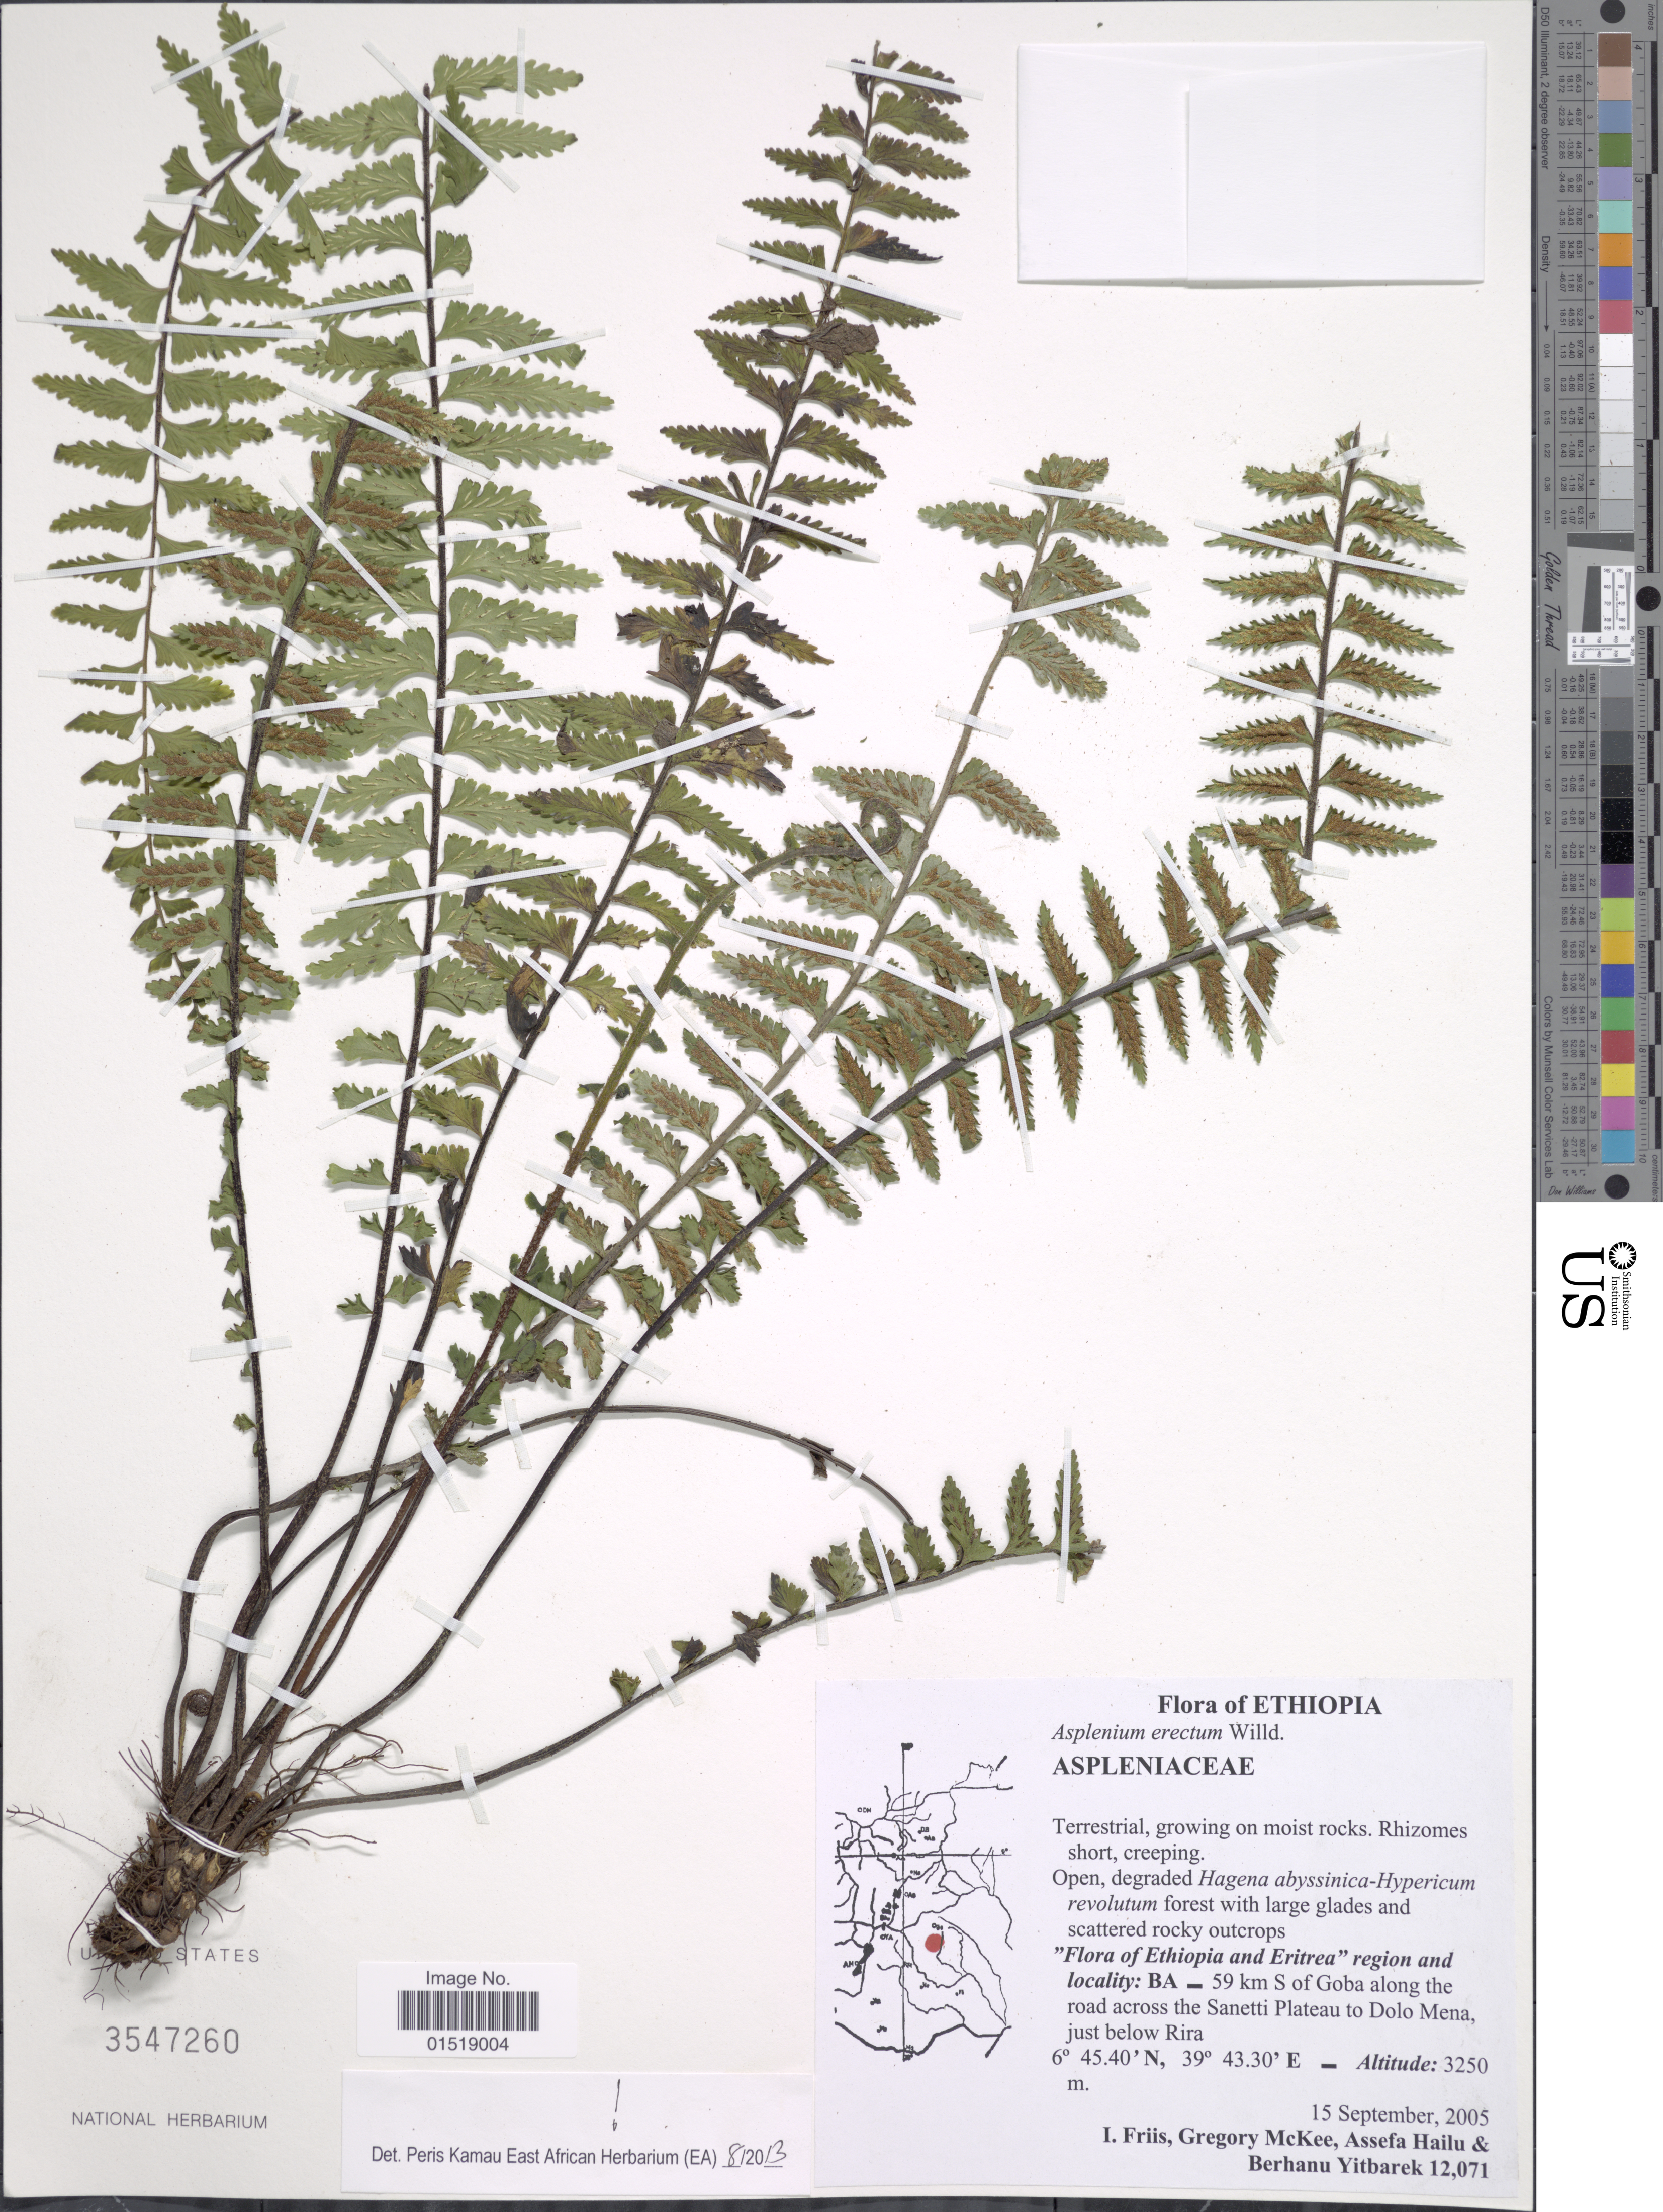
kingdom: Plantae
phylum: Tracheophyta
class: Polypodiopsida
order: Polypodiales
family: Aspleniaceae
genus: Asplenium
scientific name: Asplenium erectum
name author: Bory ex Willd.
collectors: I. Friis, G. S. McKee, A. Hailu & B. Yitbarek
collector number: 12071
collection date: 2005-09-15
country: Ethiopia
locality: BA_ 59 km S of Goba along the road across the Sanetti Plateau to Dolo Mena, just below Rira.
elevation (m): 3250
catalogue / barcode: US 3547260